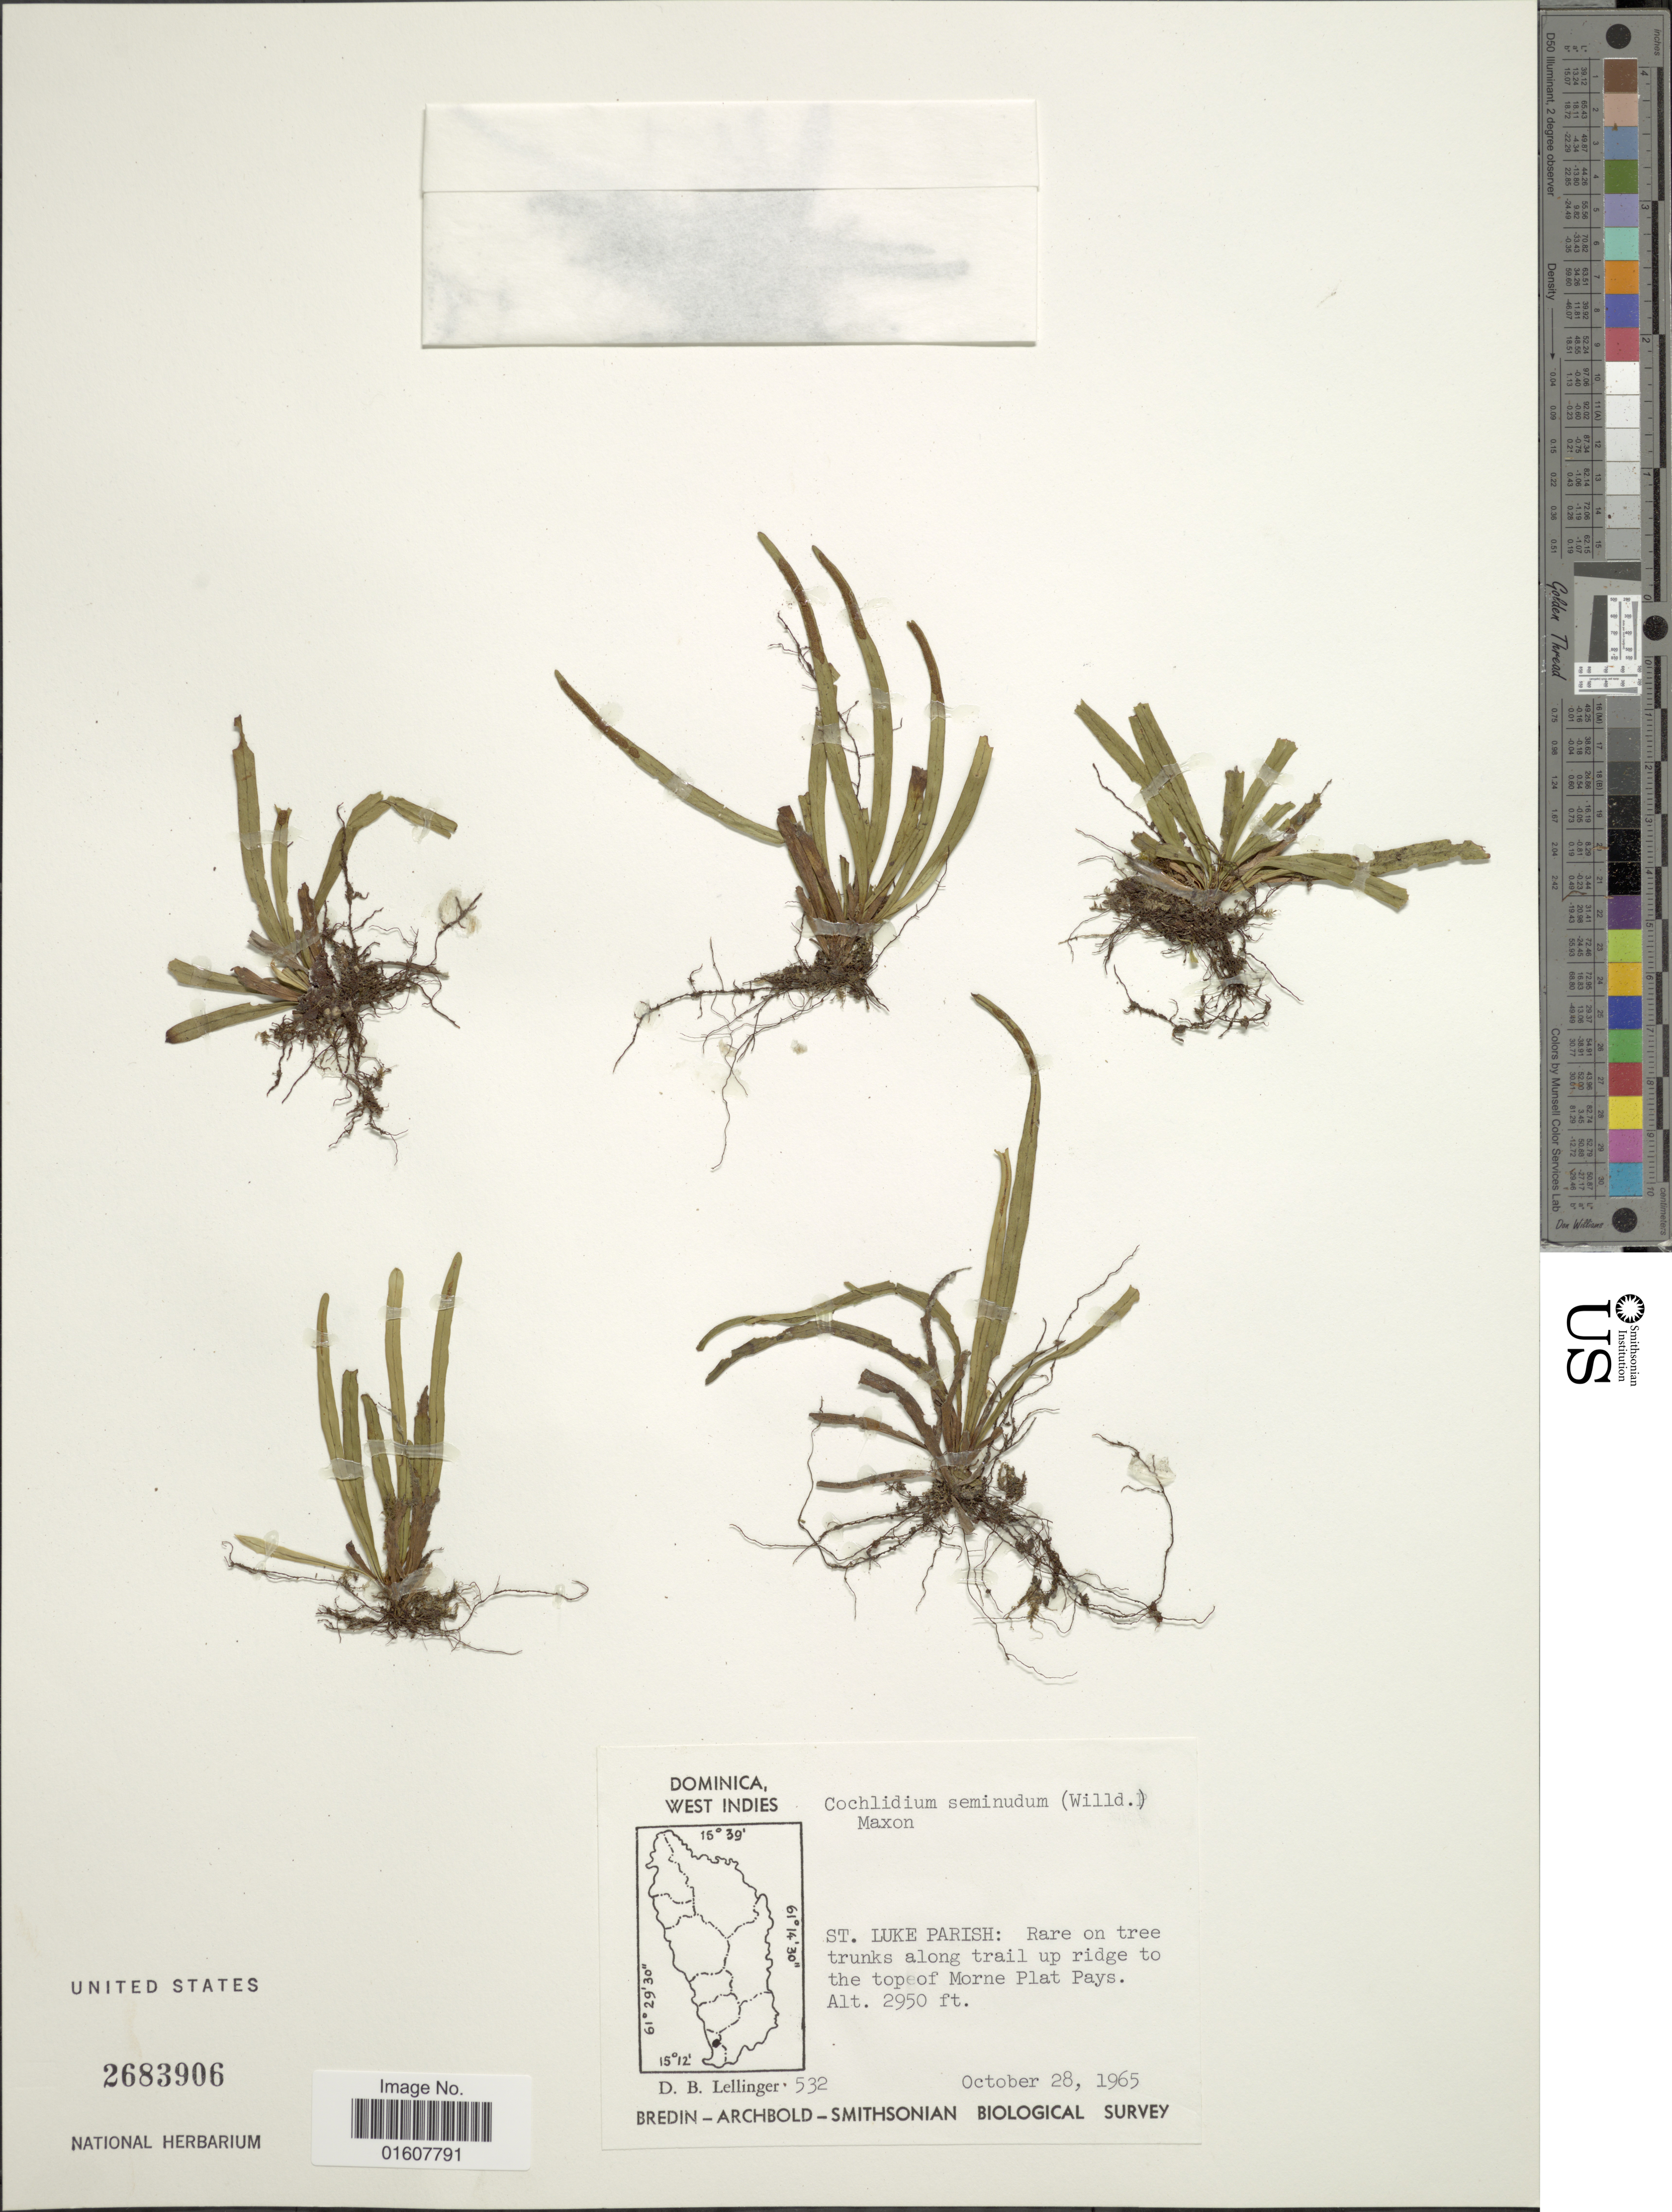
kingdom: Plantae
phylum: Tracheophyta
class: Polypodiopsida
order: Polypodiales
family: Polypodiaceae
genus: Cochlidium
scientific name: Cochlidium seminudum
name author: (Willd.) Maxon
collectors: D. B. Lellinger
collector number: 532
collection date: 1965-10-28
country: Dominica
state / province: St. Luke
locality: St Luke Parish: Rare on tree trunks along trail up ridge to the top of Morne Plat Pays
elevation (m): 899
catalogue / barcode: US 2683906